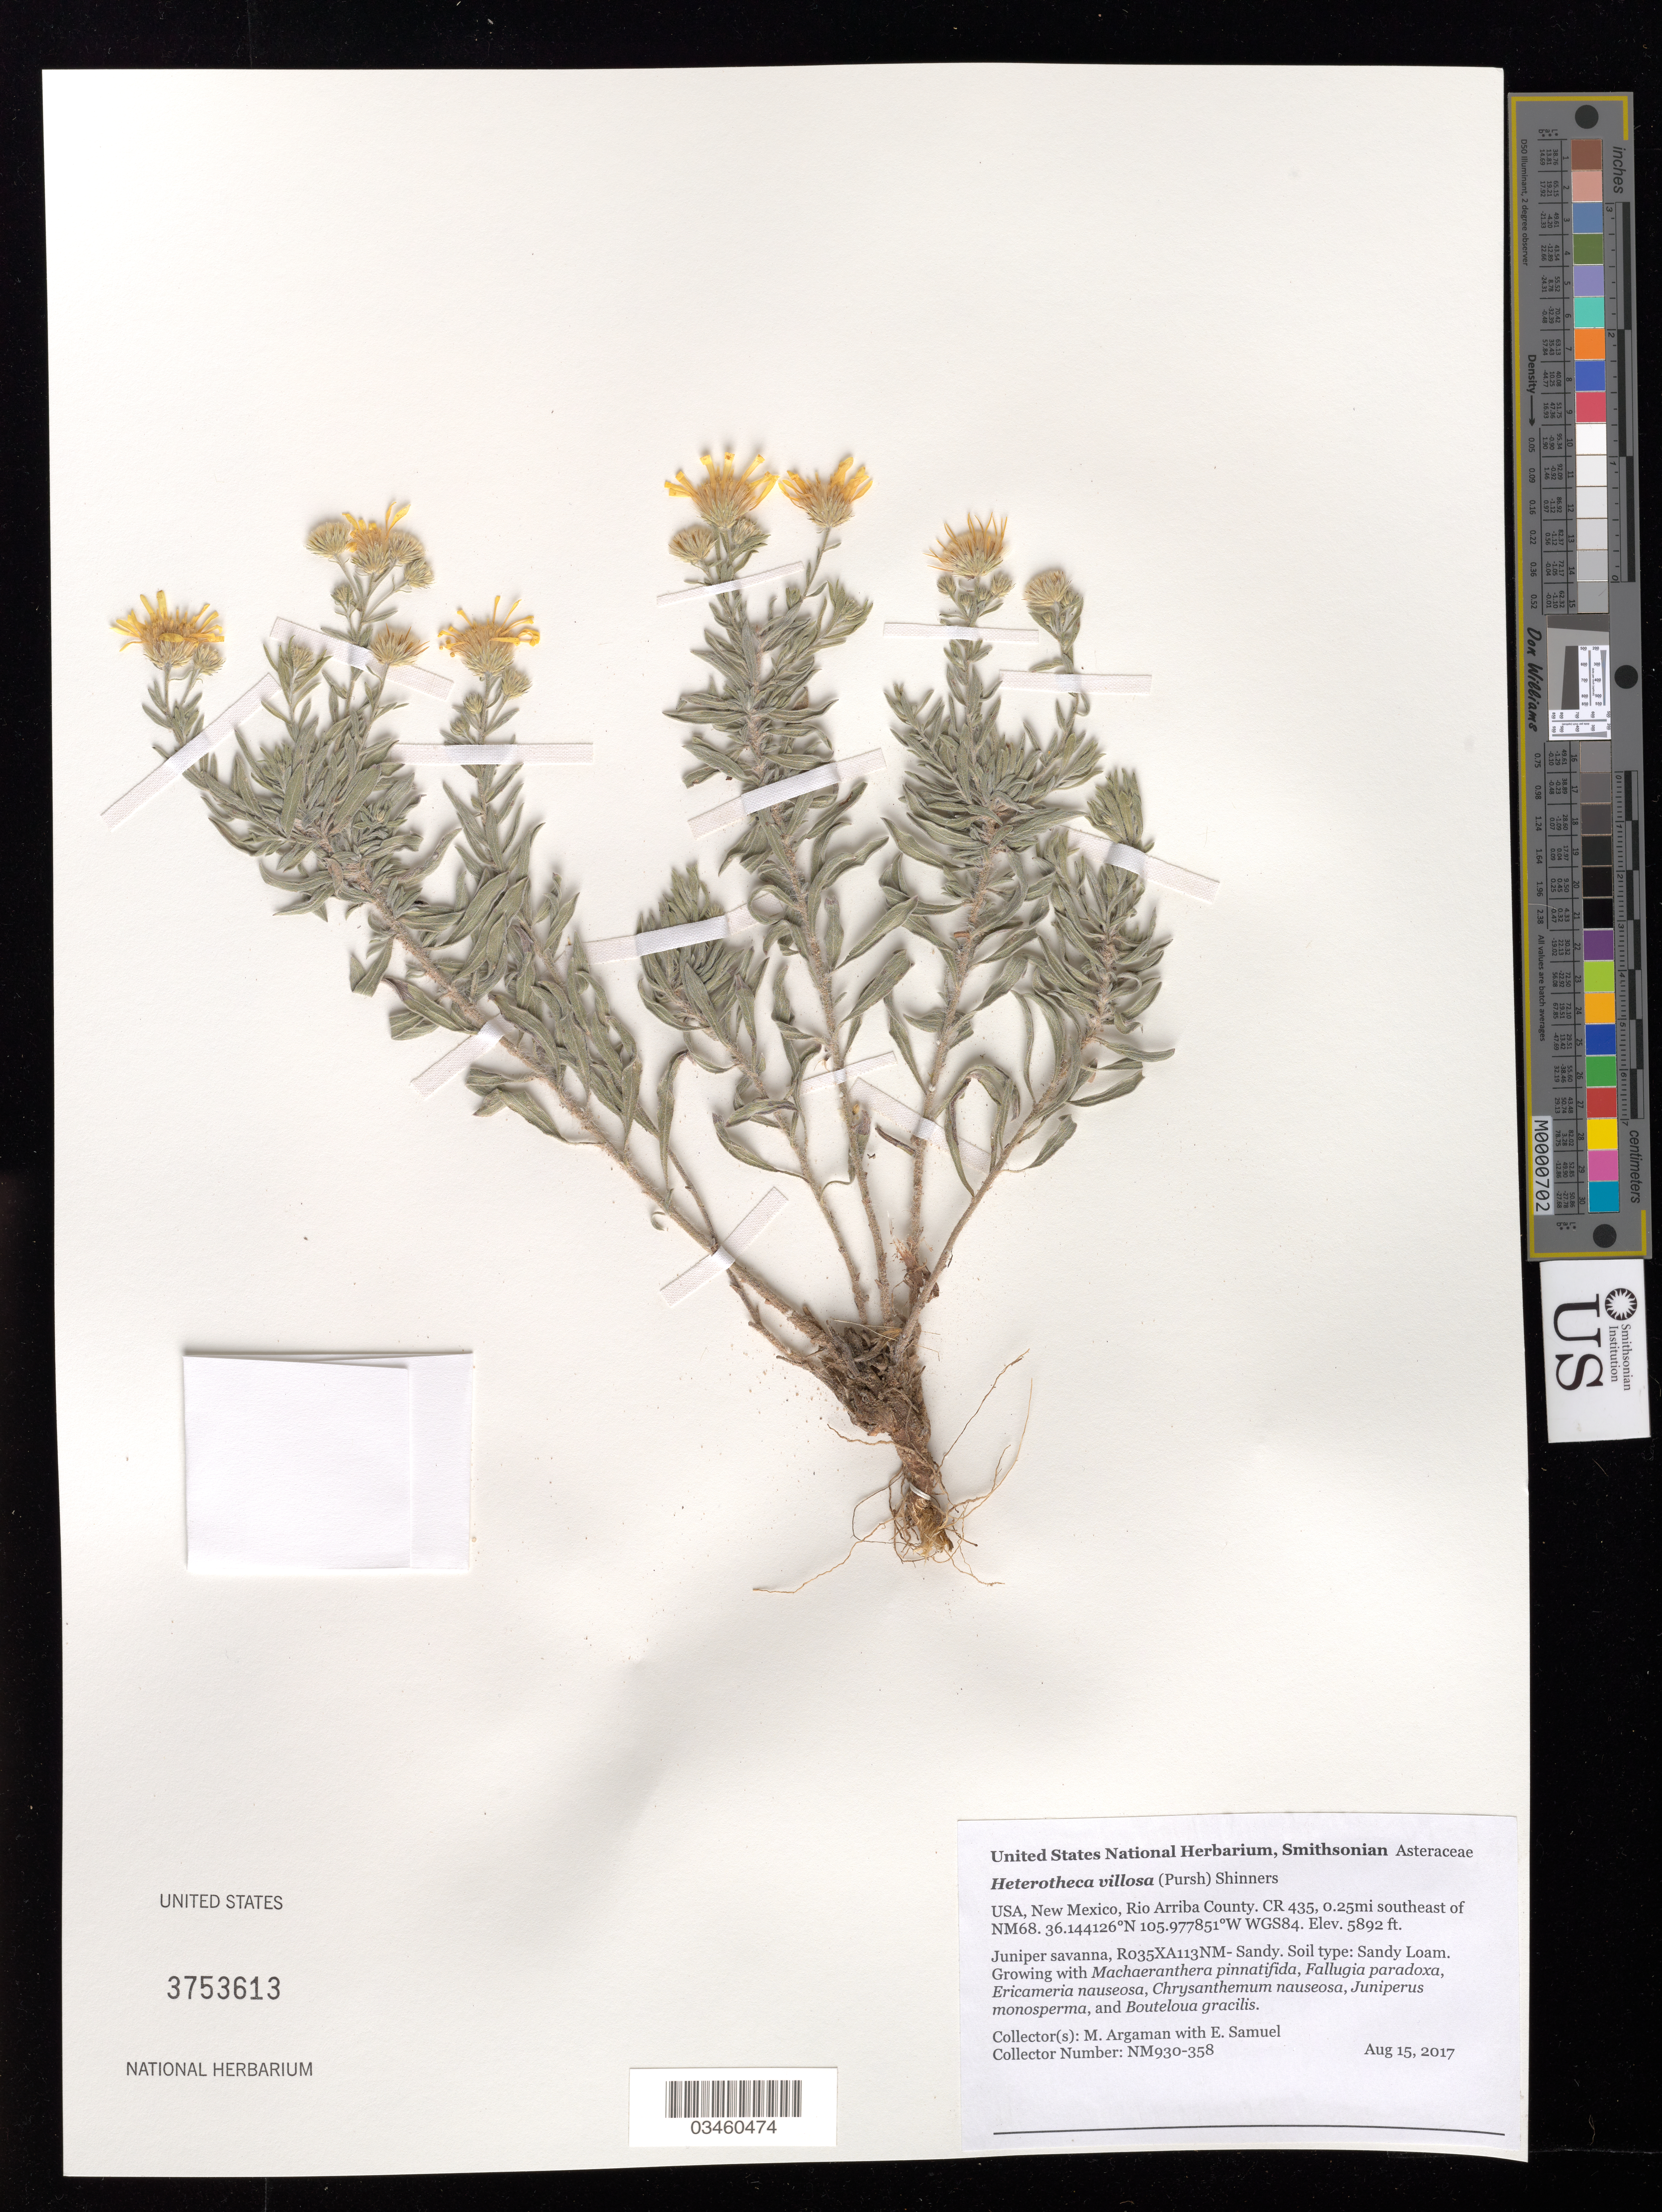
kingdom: Plantae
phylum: Tracheophyta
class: Magnoliopsida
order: Asterales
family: Asteraceae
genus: Heterotheca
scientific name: Heterotheca villosa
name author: (Pursh) Shinners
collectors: M. Argaman & E. Samuel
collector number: NM930-358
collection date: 2017-08-15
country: United States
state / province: New Mexico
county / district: Rio Arriba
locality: CR 435, 0.25 mi. SE of NM68.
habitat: R035XA113NM- Sandy. Loam. Juniper savanna.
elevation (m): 1796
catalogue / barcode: US 3753613